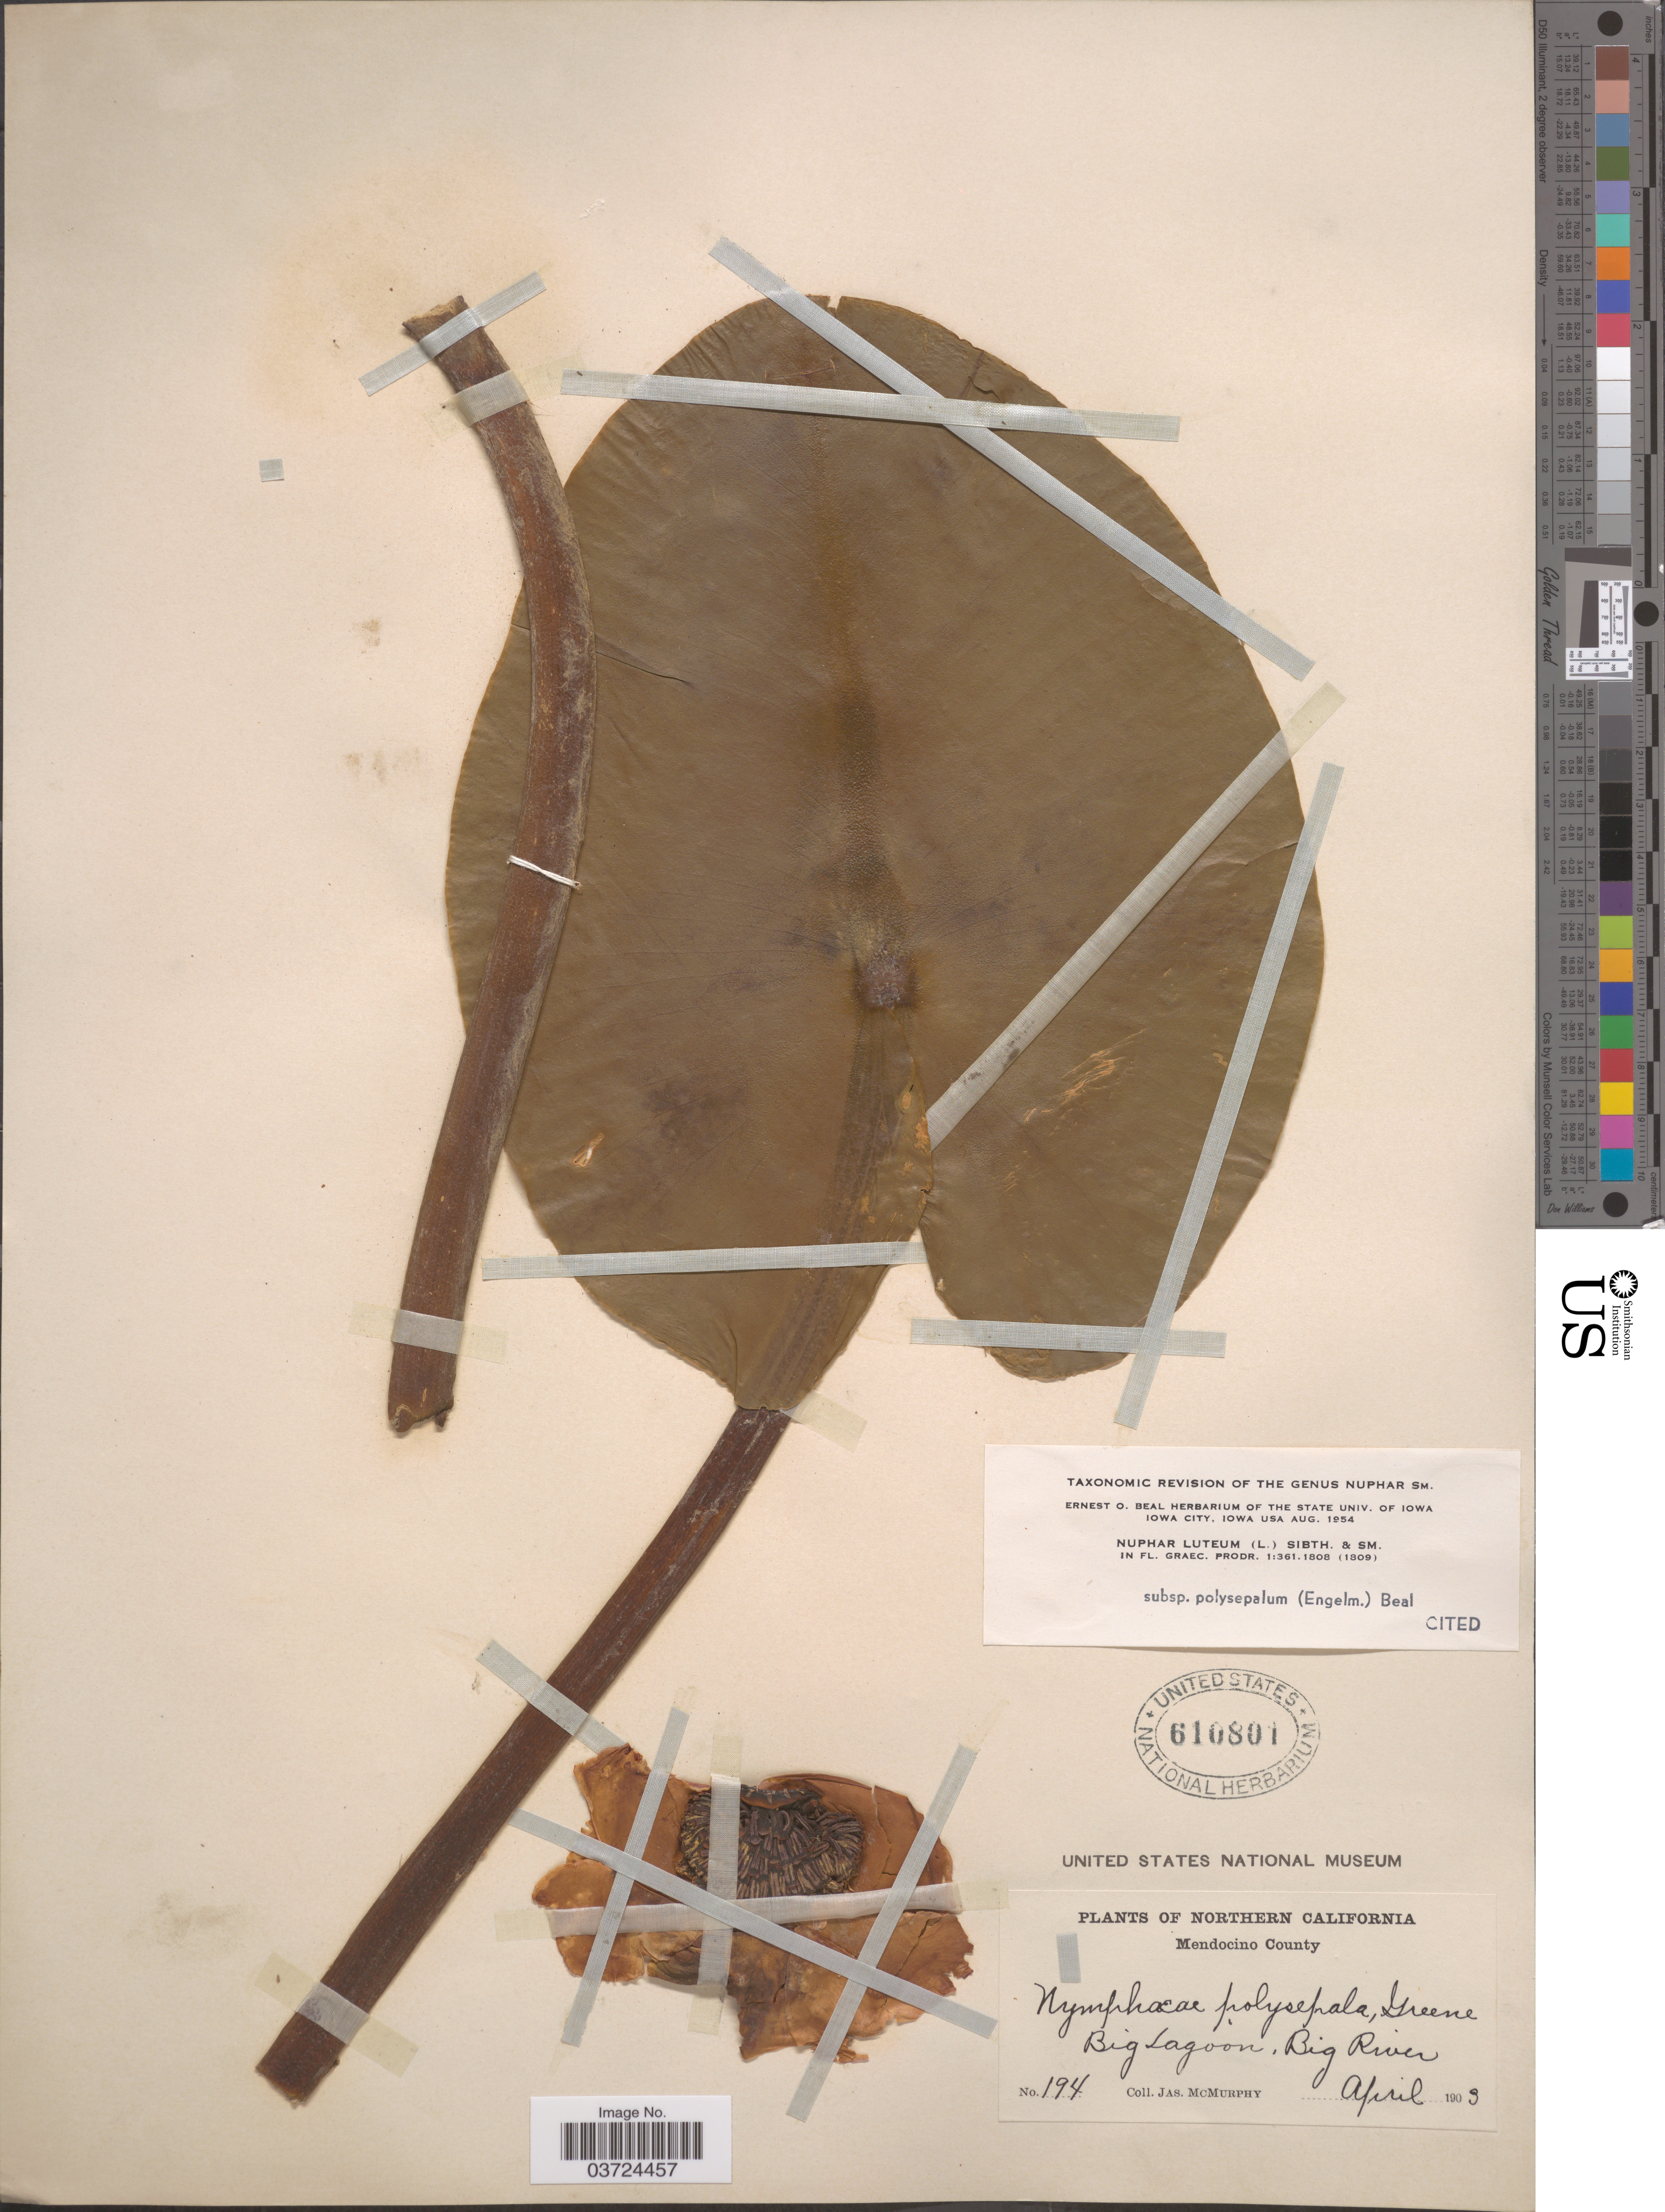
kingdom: Plantae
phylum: Tracheophyta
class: Magnoliopsida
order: Nymphaeales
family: Nymphaeaceae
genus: Nuphar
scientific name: Nuphar polysepala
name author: Englem.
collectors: J. McMurphy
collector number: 194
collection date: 1903-04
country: United States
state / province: California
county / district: Mendocino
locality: Northern California. Mendocino County. Big Lagoon, Big River.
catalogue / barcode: US 610801